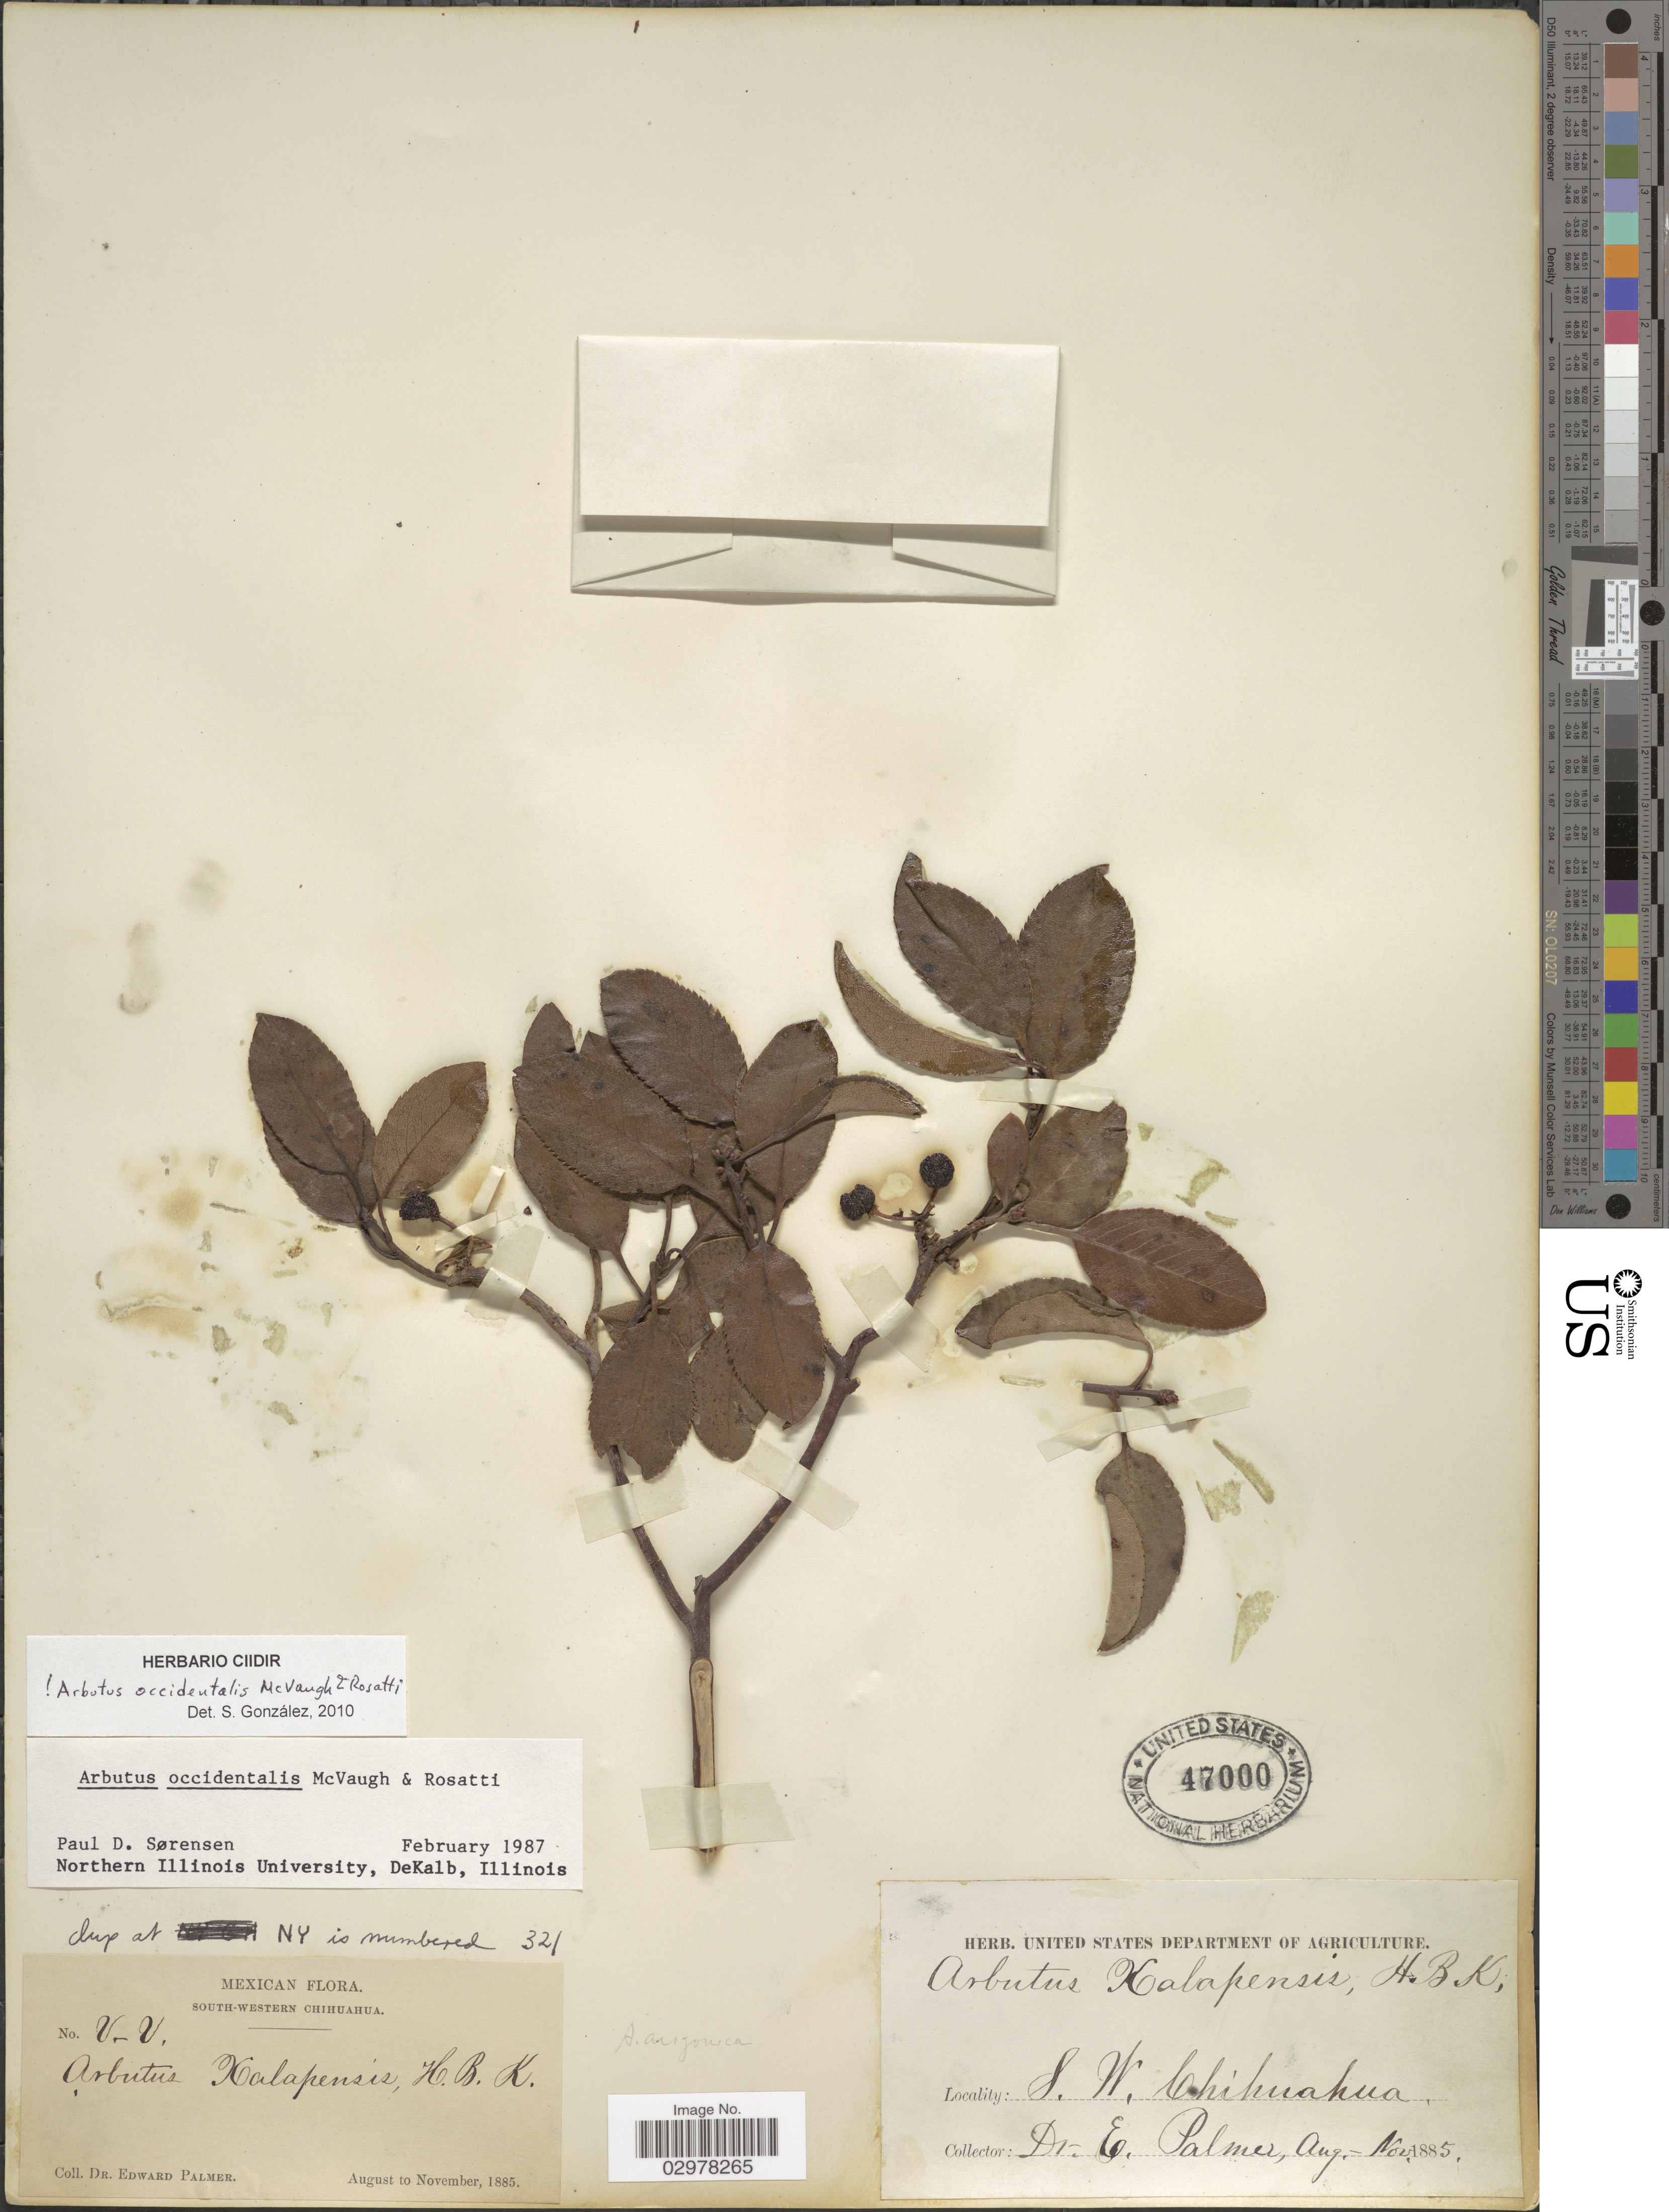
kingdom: Plantae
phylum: Tracheophyta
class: Magnoliopsida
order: Ericales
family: Ericaceae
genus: Arbutus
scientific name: Arbutus occidentalis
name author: McVaugh & Rosatti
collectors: E. Palmer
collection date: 1885-08/1885-11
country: Mexico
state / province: Chihuahua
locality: South-western Chihuahua.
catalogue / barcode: US 47000